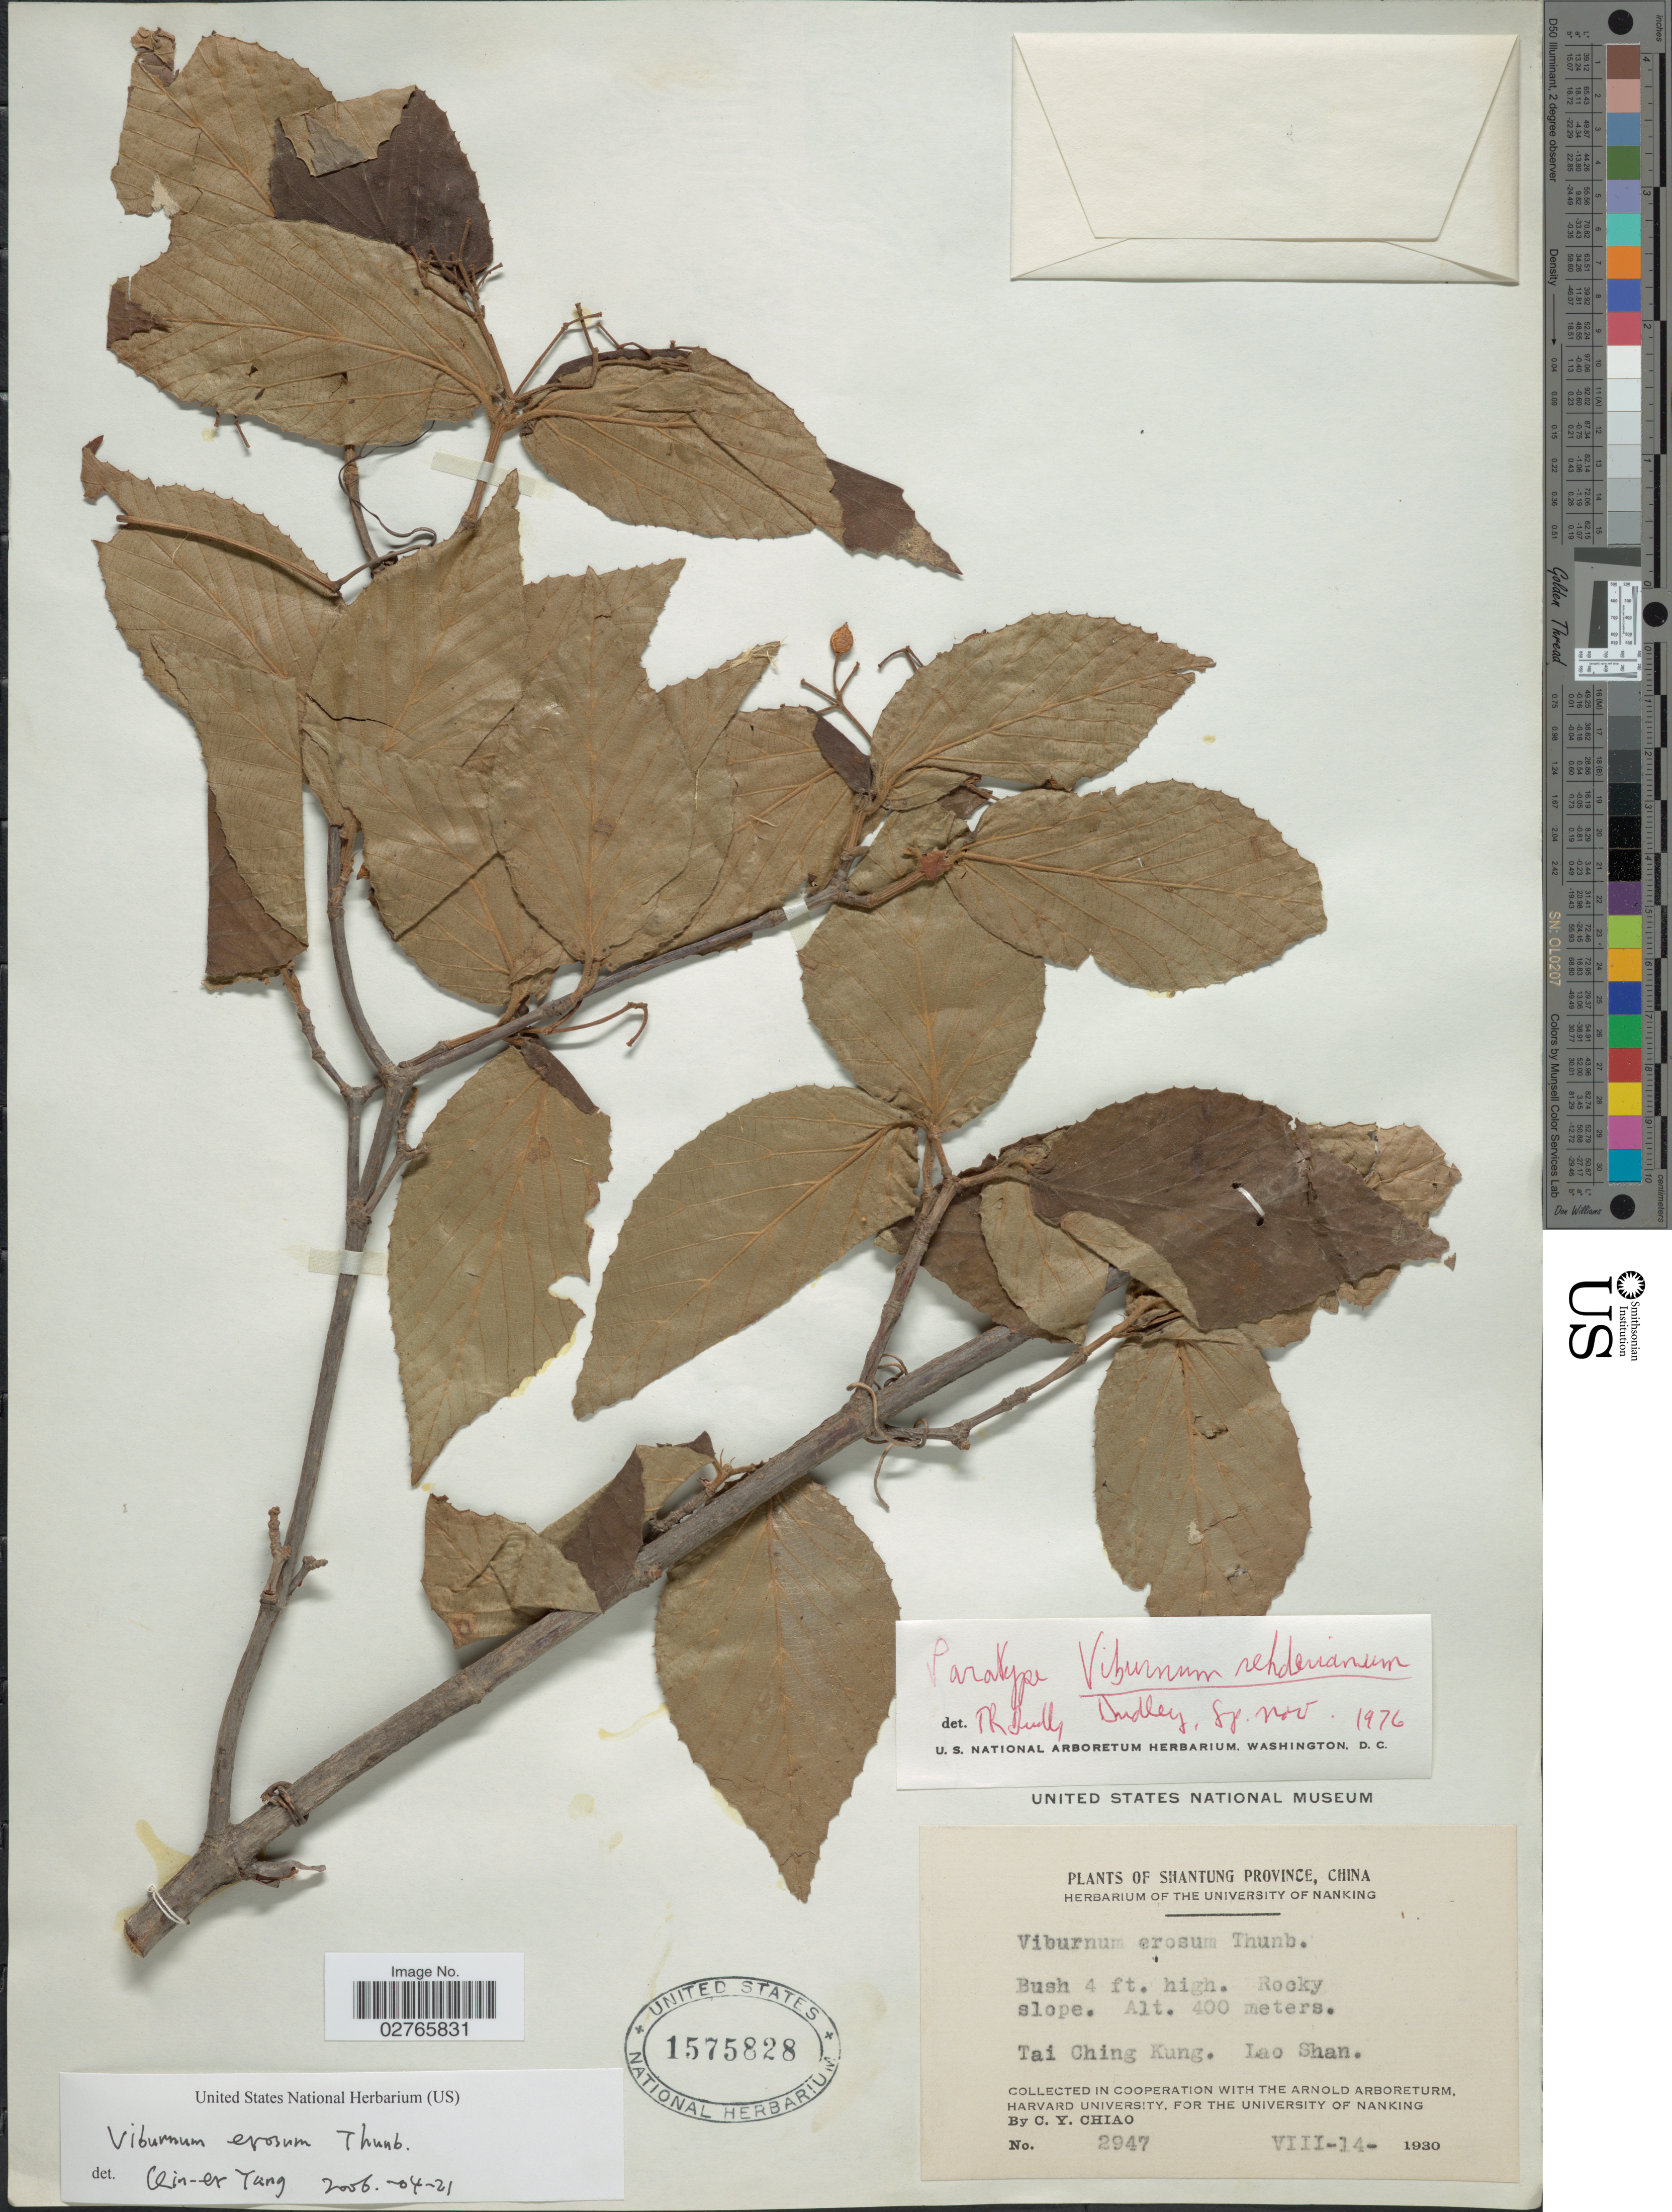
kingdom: Plantae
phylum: Tracheophyta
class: Magnoliopsida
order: Dipsacales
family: Viburnaceae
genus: Viburnum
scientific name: Viburnum erosum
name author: Thunb.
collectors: C. Y. Chiao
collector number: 2947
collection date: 1930-08-14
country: China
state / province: Shandong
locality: Shantung Province. Tai Ching Kung. Lao Shan.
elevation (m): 400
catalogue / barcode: US 1575828